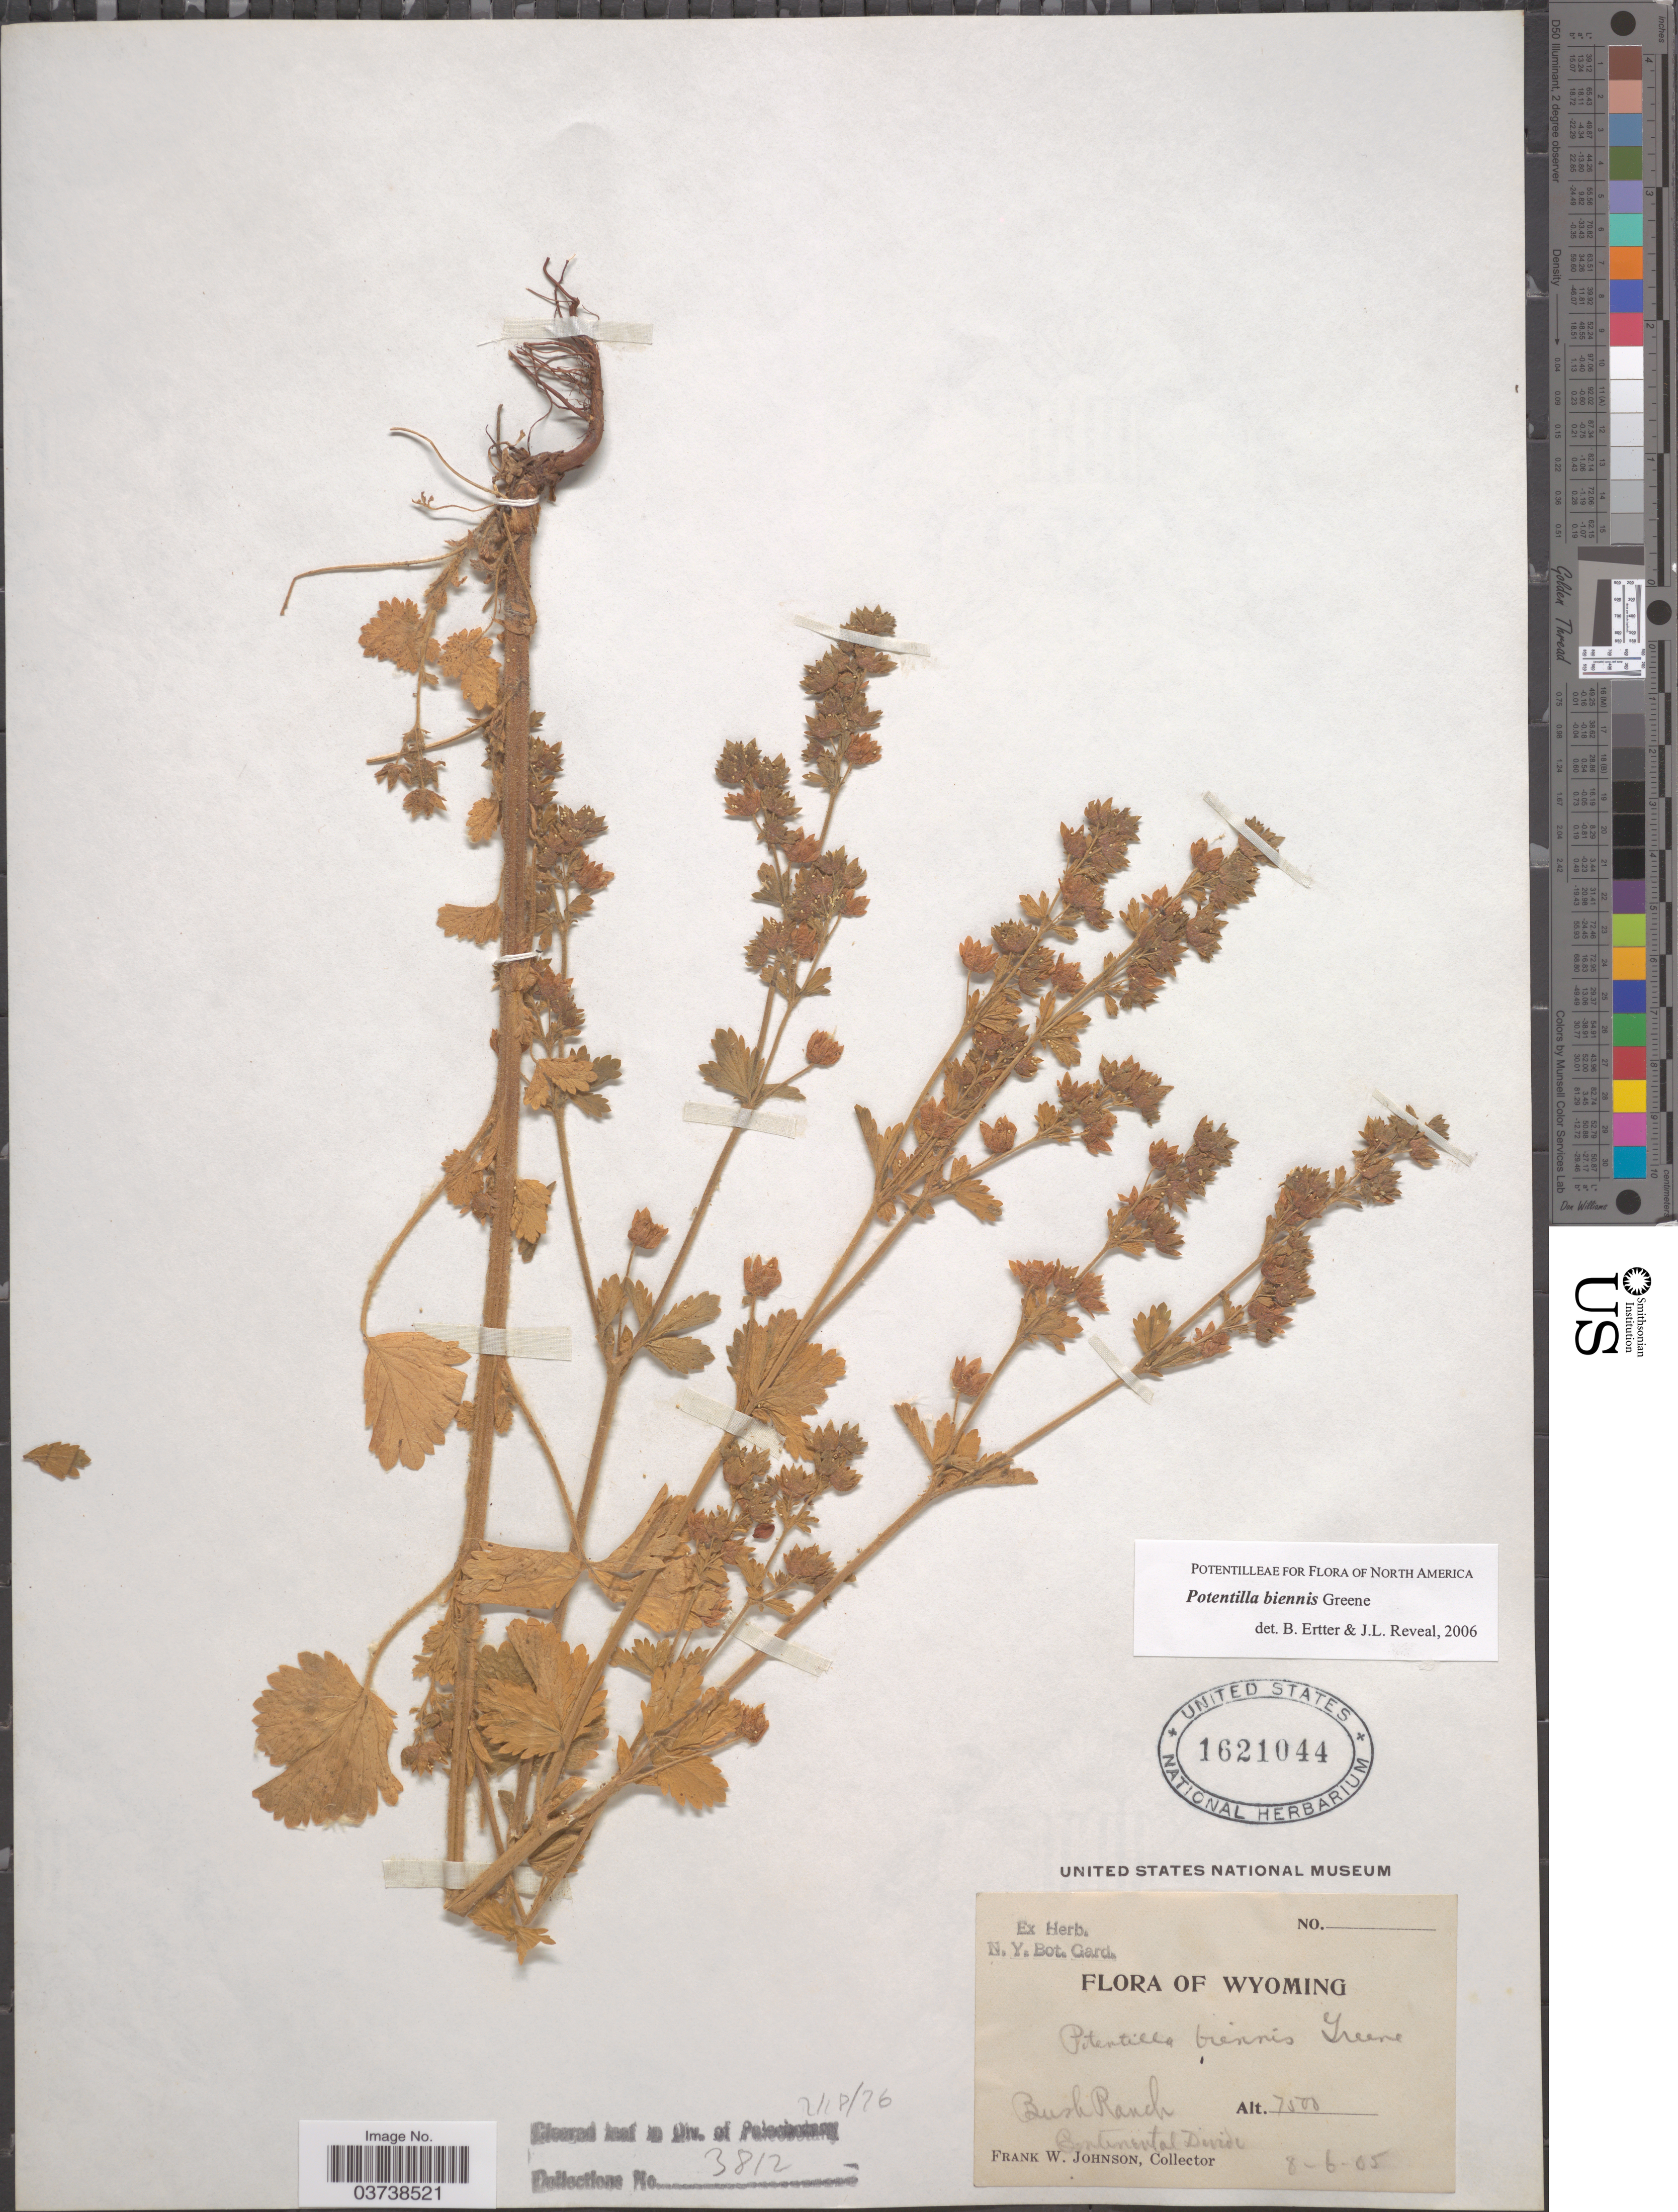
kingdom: Plantae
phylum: Tracheophyta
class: Magnoliopsida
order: Rosales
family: Rosaceae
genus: Potentilla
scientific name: Potentilla biennis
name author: Greene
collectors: F. W. Johnson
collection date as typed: Transcribed d/m/y: 6/8/5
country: United States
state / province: Wyoming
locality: Bush Ranch. Continental Divide.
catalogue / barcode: US 1621044